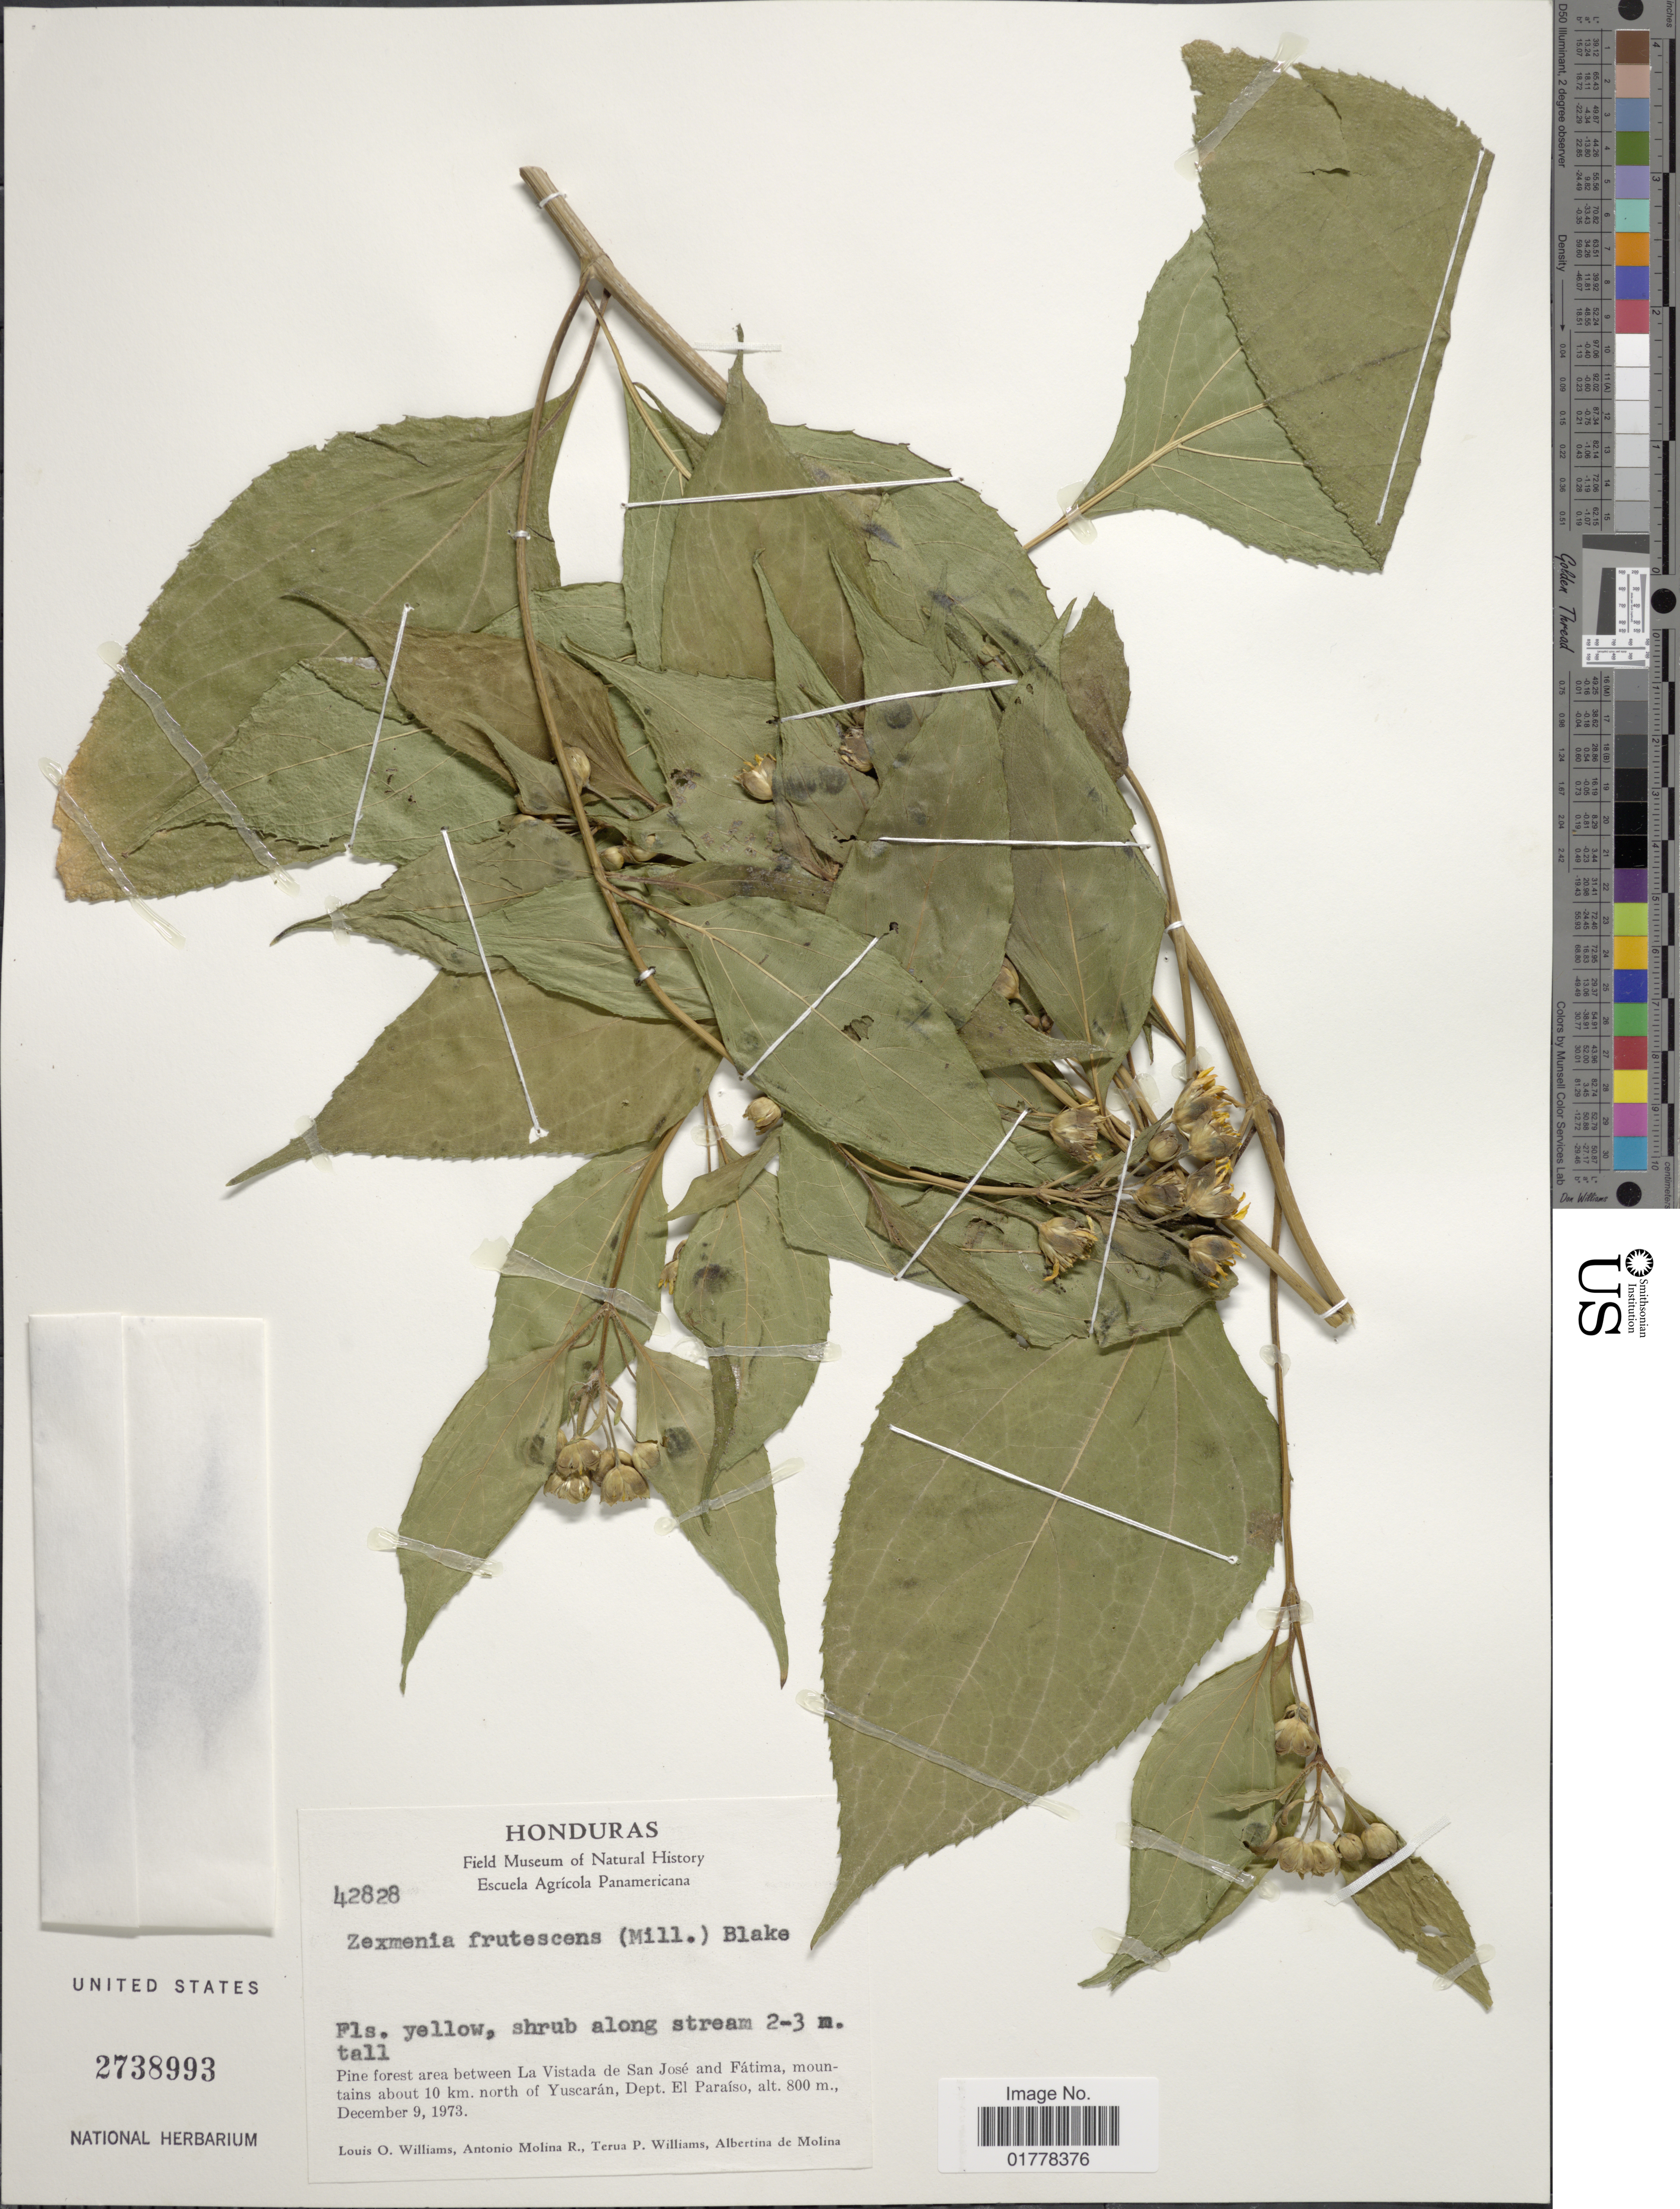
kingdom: Plantae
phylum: Tracheophyta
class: Magnoliopsida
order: Asterales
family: Asteraceae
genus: Lasianthaea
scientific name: Lasianthaea fruticosa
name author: (L.) K.M. Becker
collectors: L. O. Williams, A. Molina R., T. P. Williams & A. R. Molina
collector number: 42828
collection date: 1973-12-09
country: Honduras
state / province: El Paraíso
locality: Pine forest area between La Vistada de San José and Fátima, mountains about 10 km. north of Yuscarán, Dept. El Paraíso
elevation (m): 800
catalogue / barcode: US 2738993